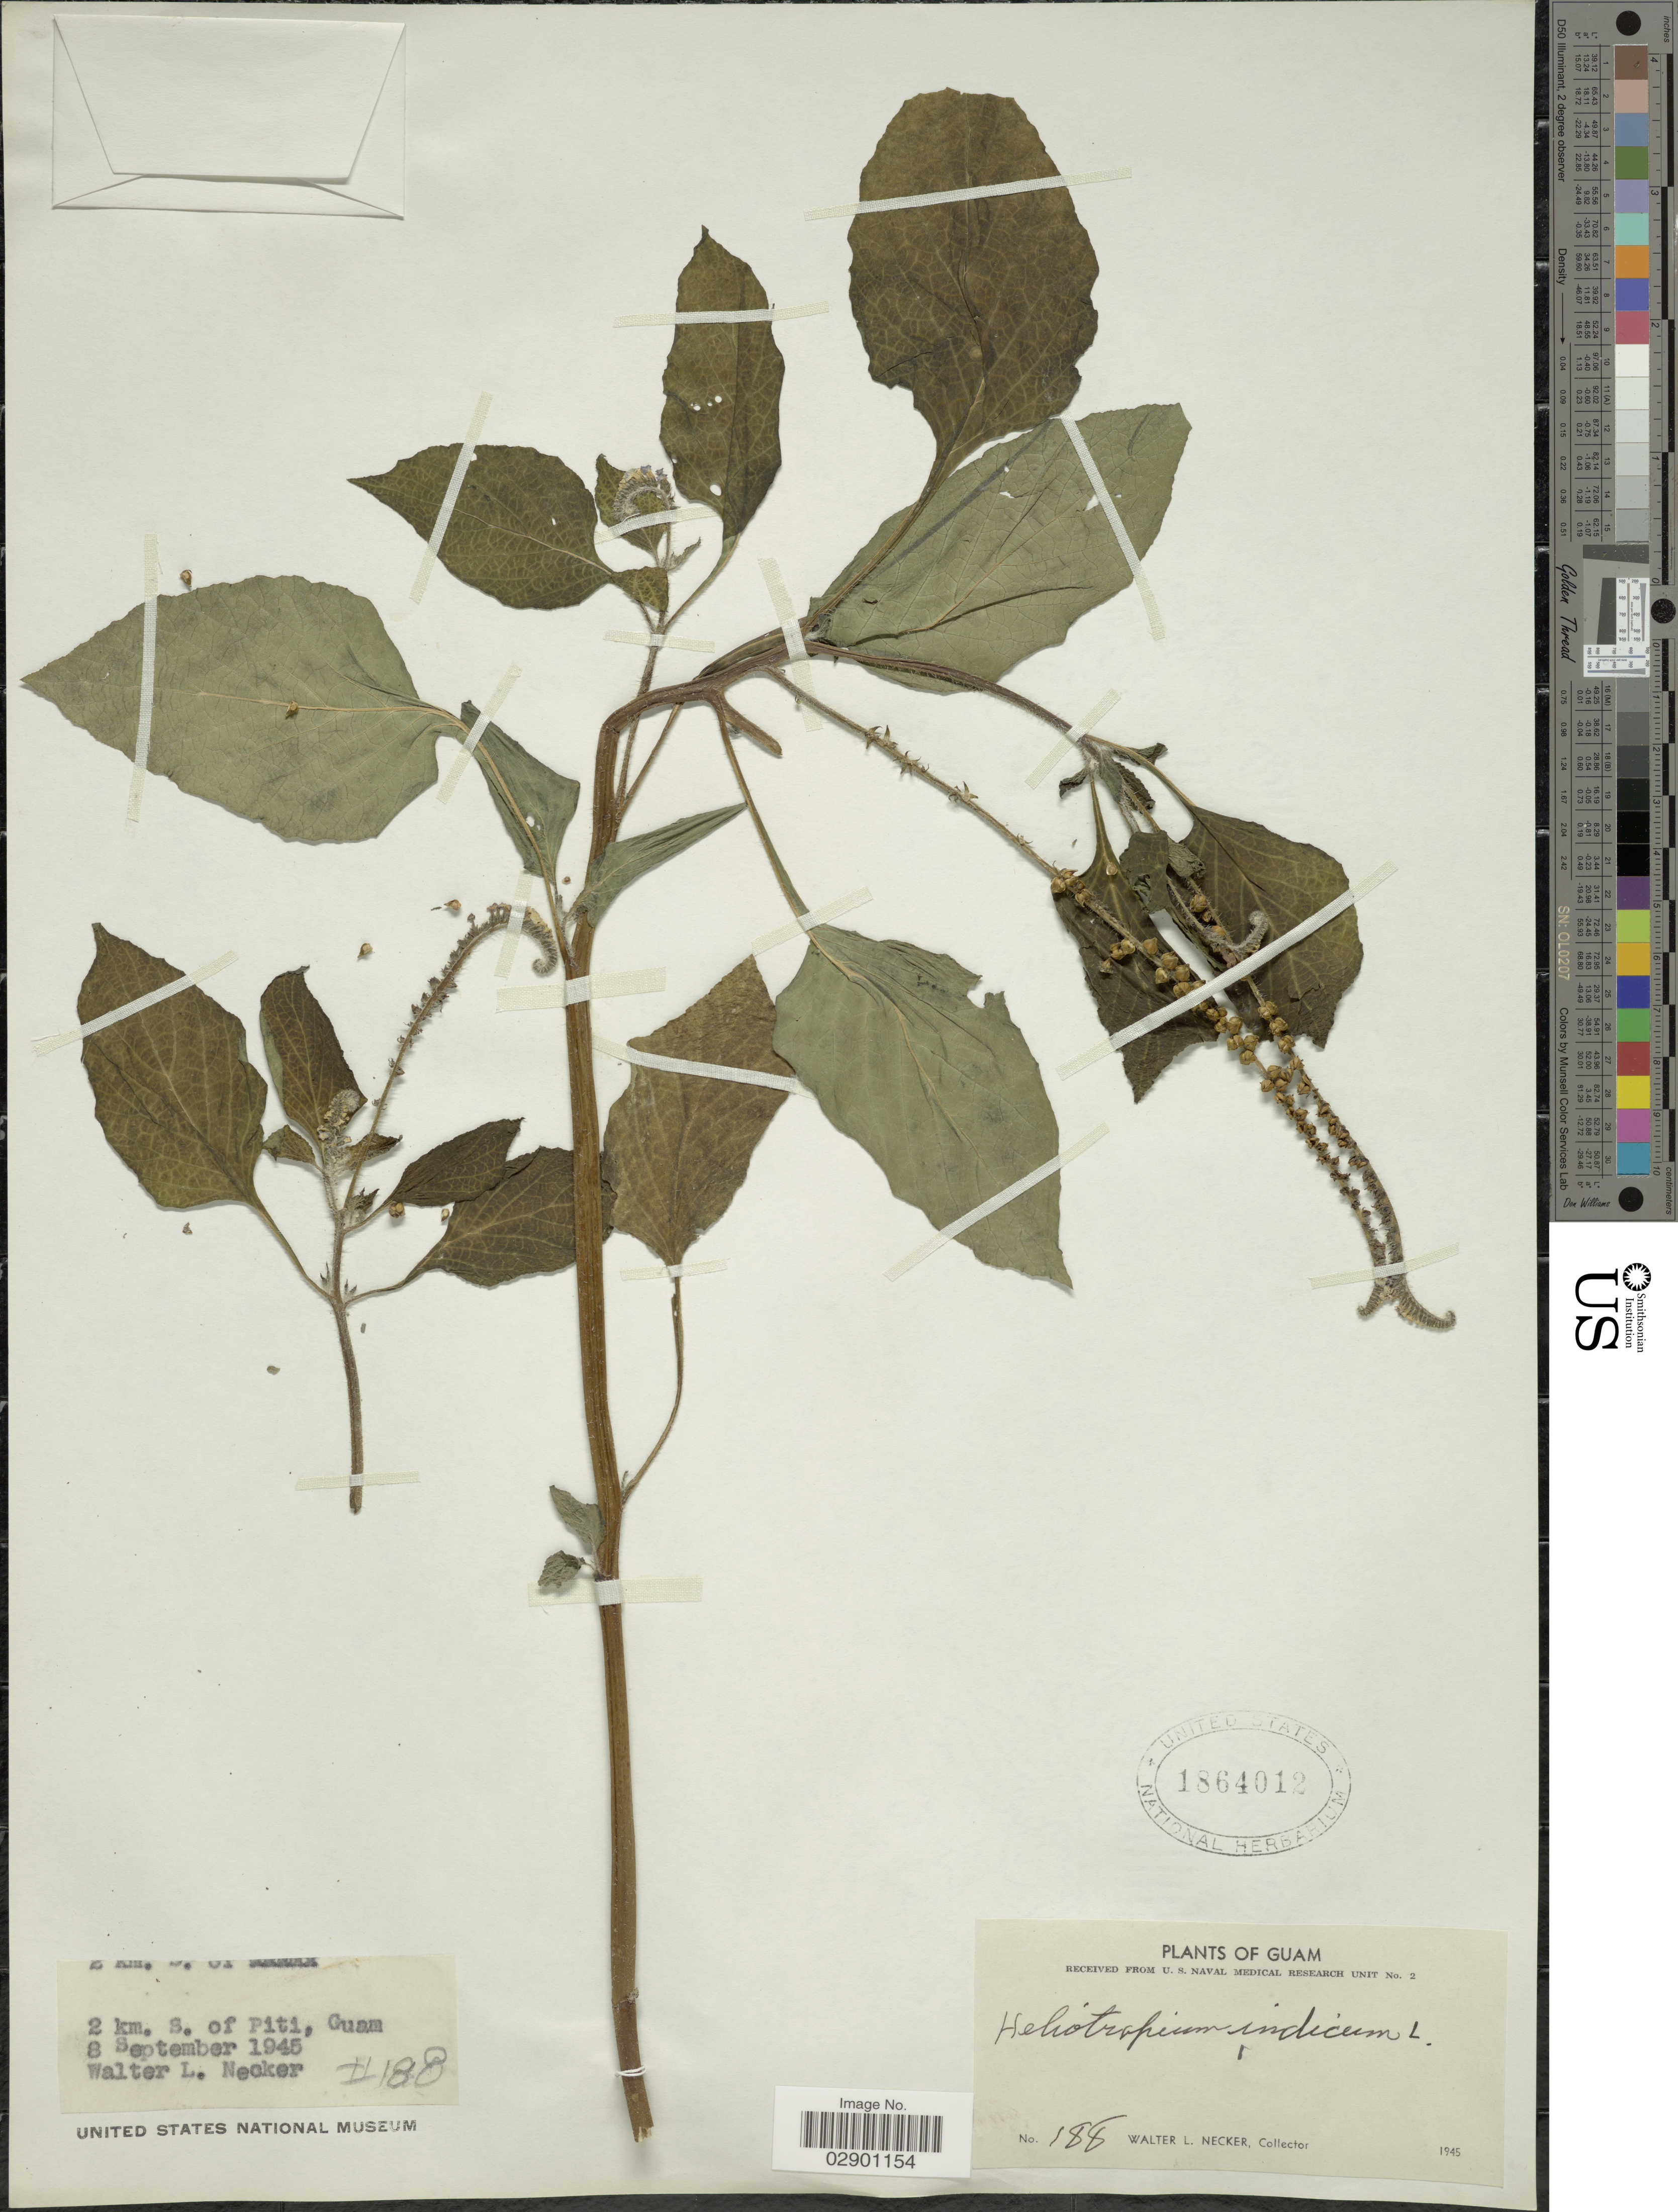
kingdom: Plantae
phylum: Tracheophyta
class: Magnoliopsida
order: Boraginales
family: Heliotropiaceae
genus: Heliotropium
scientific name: Heliotropium indicum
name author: L.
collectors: W. L. Necker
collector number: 188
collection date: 1945-09-08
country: Guam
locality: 2 km. S. of Piti.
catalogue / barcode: US 1864012